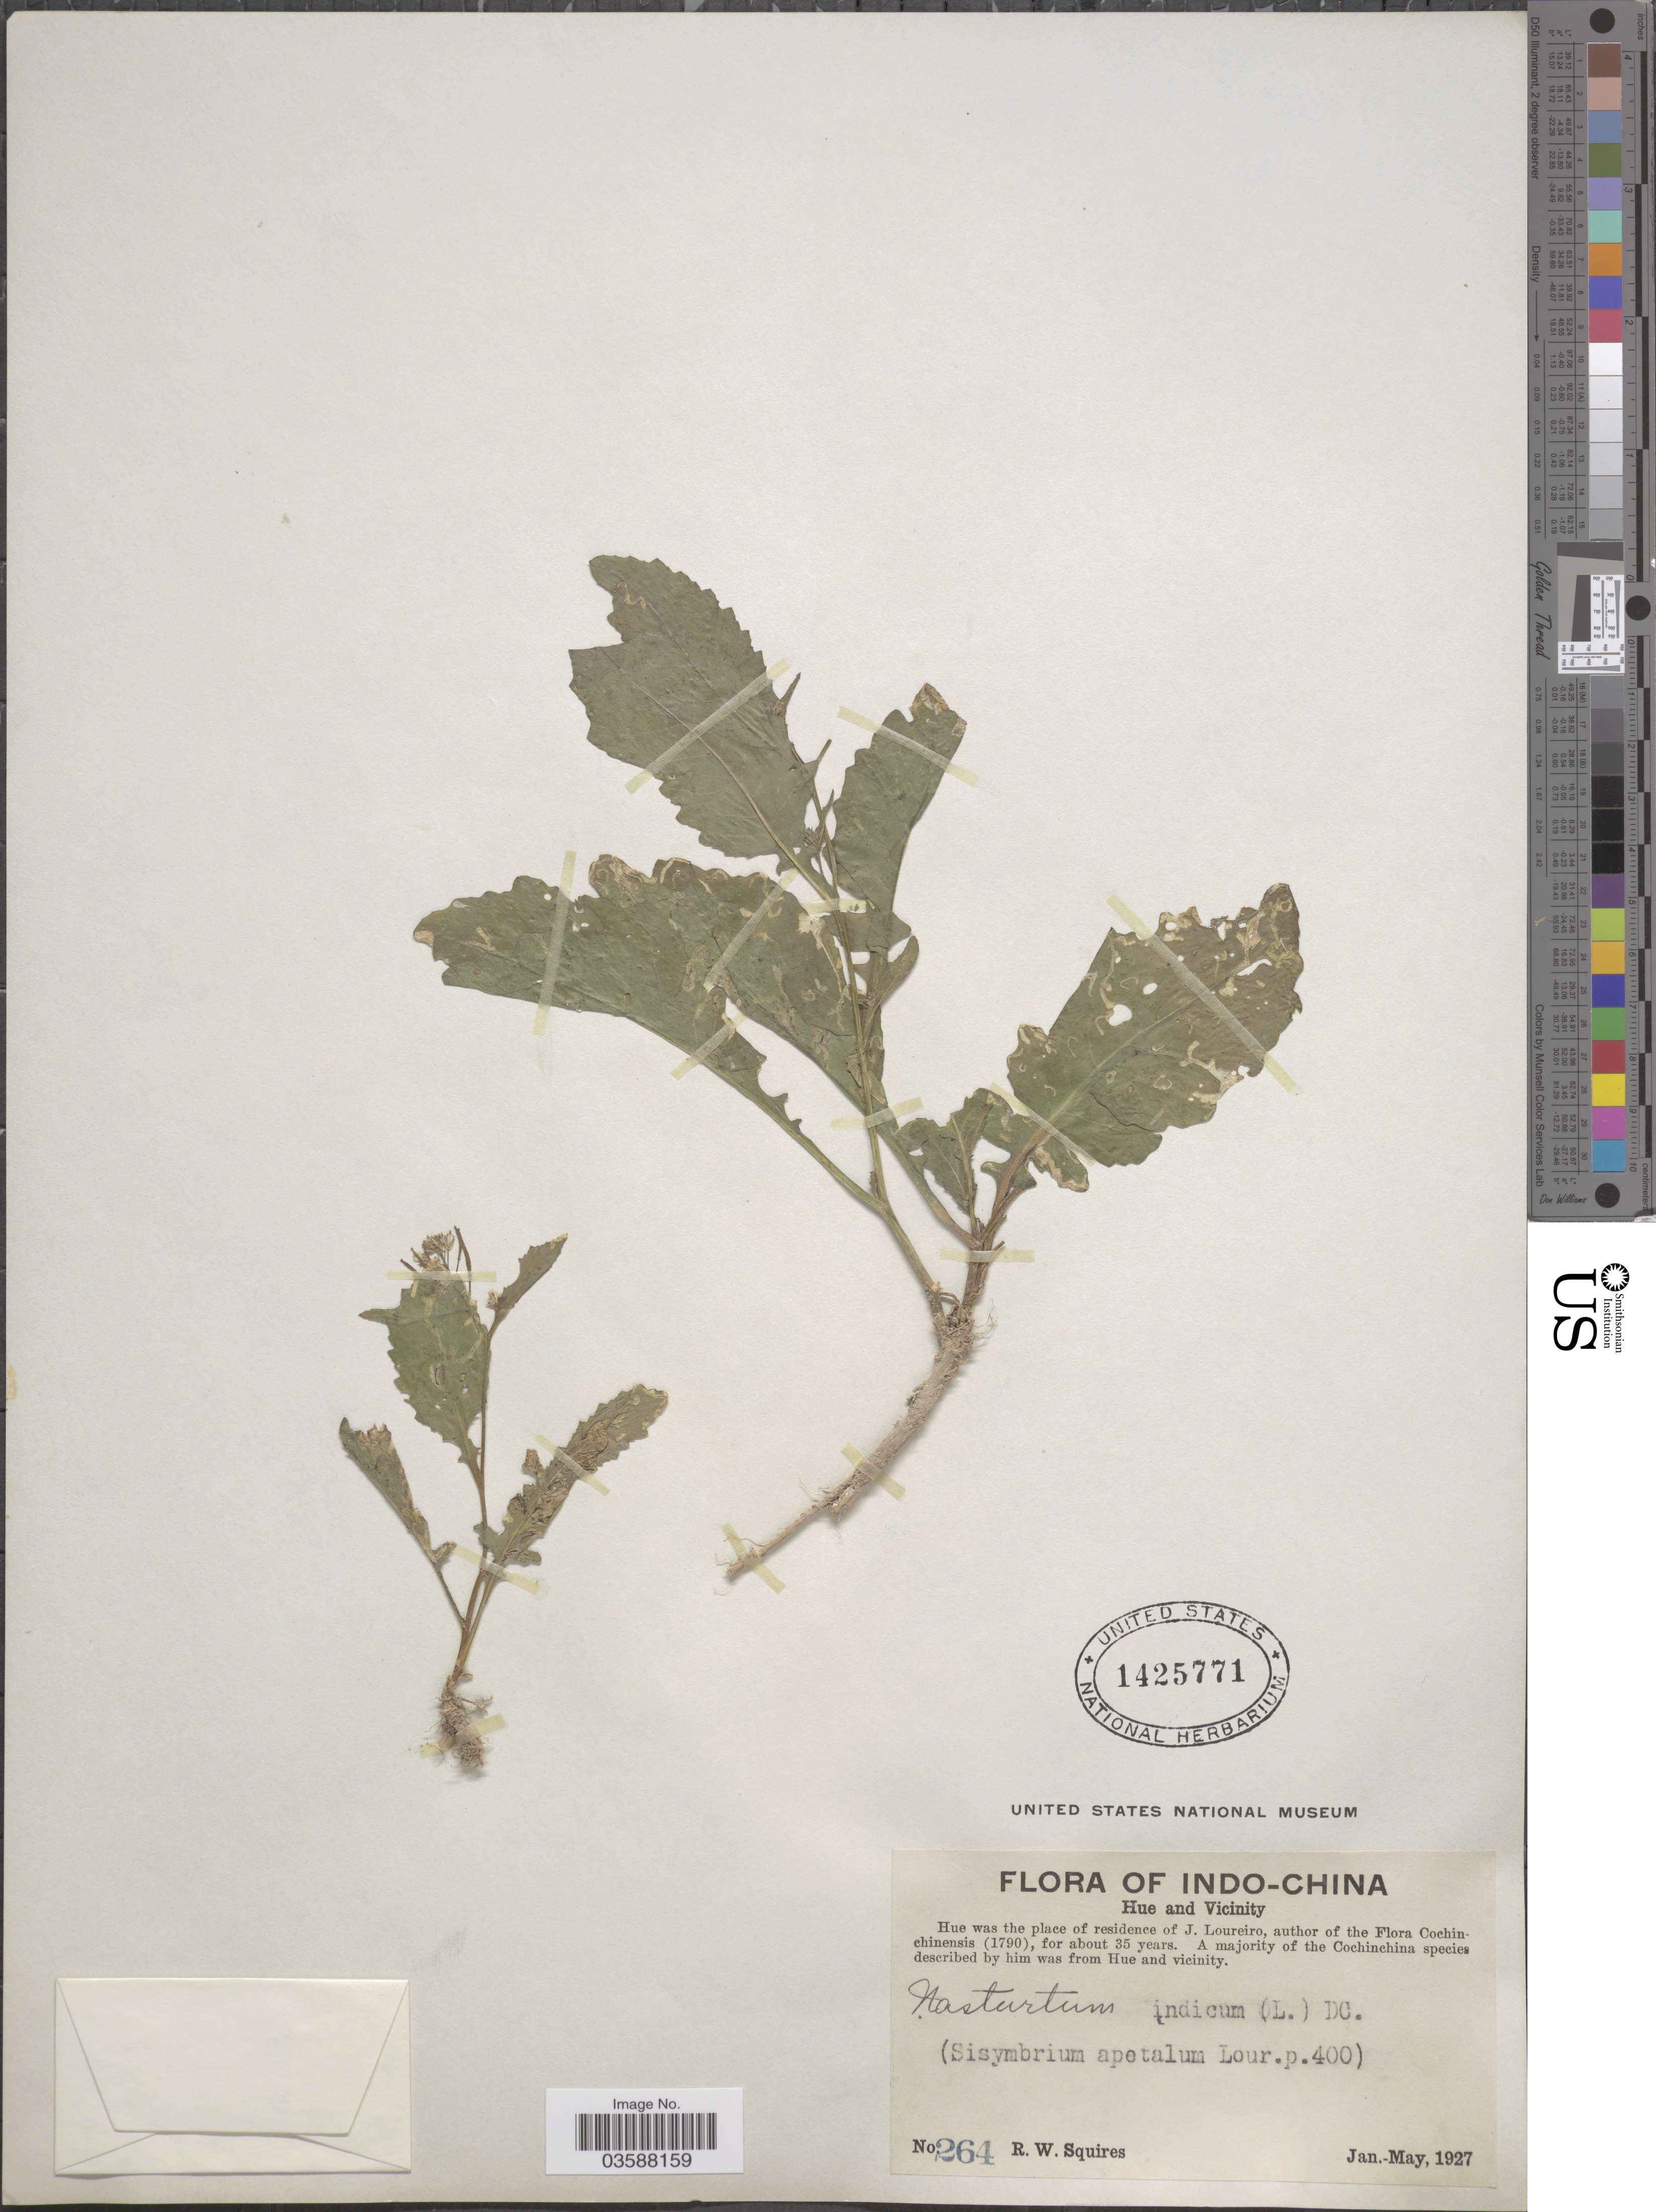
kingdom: Plantae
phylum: Tracheophyta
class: Magnoliopsida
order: Brassicales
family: Brassicaceae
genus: Rorippa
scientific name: Rorippa indica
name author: (L.) Hiern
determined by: Strong, M. T., (US), Smithsonian Institution - National Museum of Natural History (UNITED STATES)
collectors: R. Squires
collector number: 264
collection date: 1927-01/1927-05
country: Vietnam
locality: Indo-China. Hue and Vicinity. Hue was the place of residence of J. Loureiro.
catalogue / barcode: US 1425771